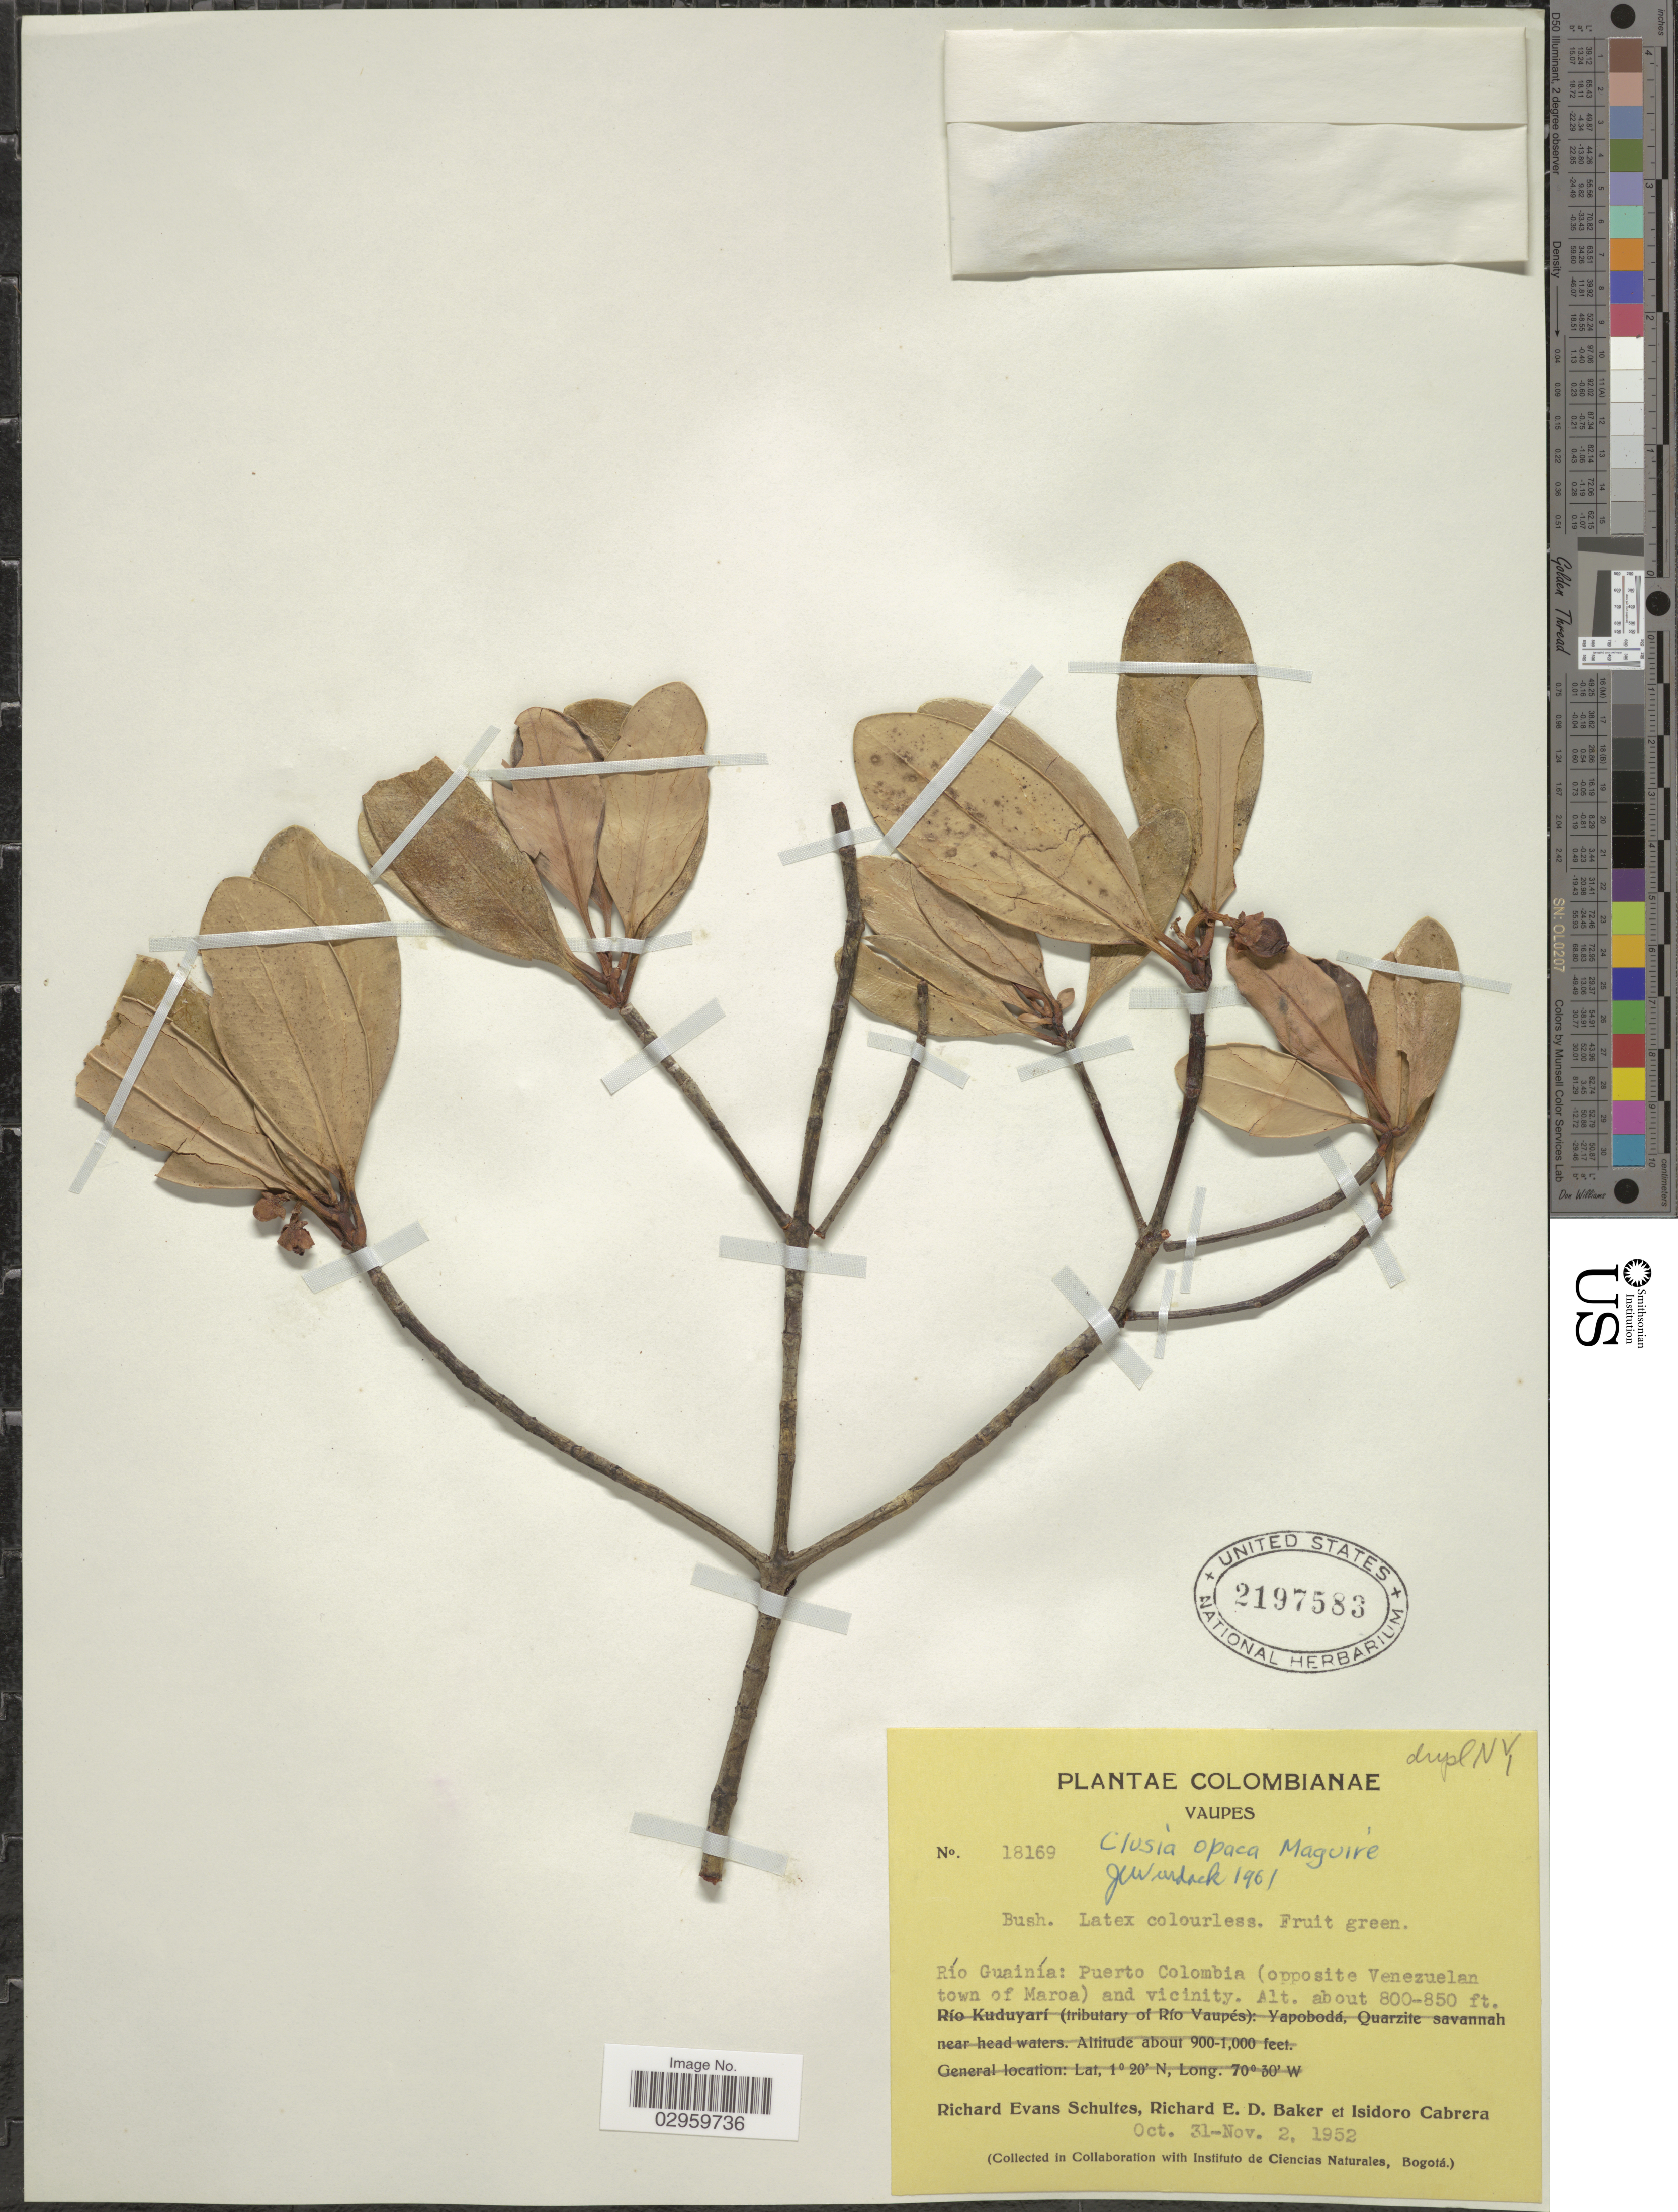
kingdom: Plantae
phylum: Tracheophyta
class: Magnoliopsida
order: Malpighiales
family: Clusiaceae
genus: Clusia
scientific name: Clusia opaca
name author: Maguire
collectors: R. E. Schultes, R. E. D. Baker & I. Cabrera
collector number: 18169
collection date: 1952-10-31/1952-11-02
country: Colombia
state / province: Vaupés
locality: Río Guainía: Puerto Colombia (opposite Venezuelan town of Maroa) and vicinity.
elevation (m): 244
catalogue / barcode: US 2197583